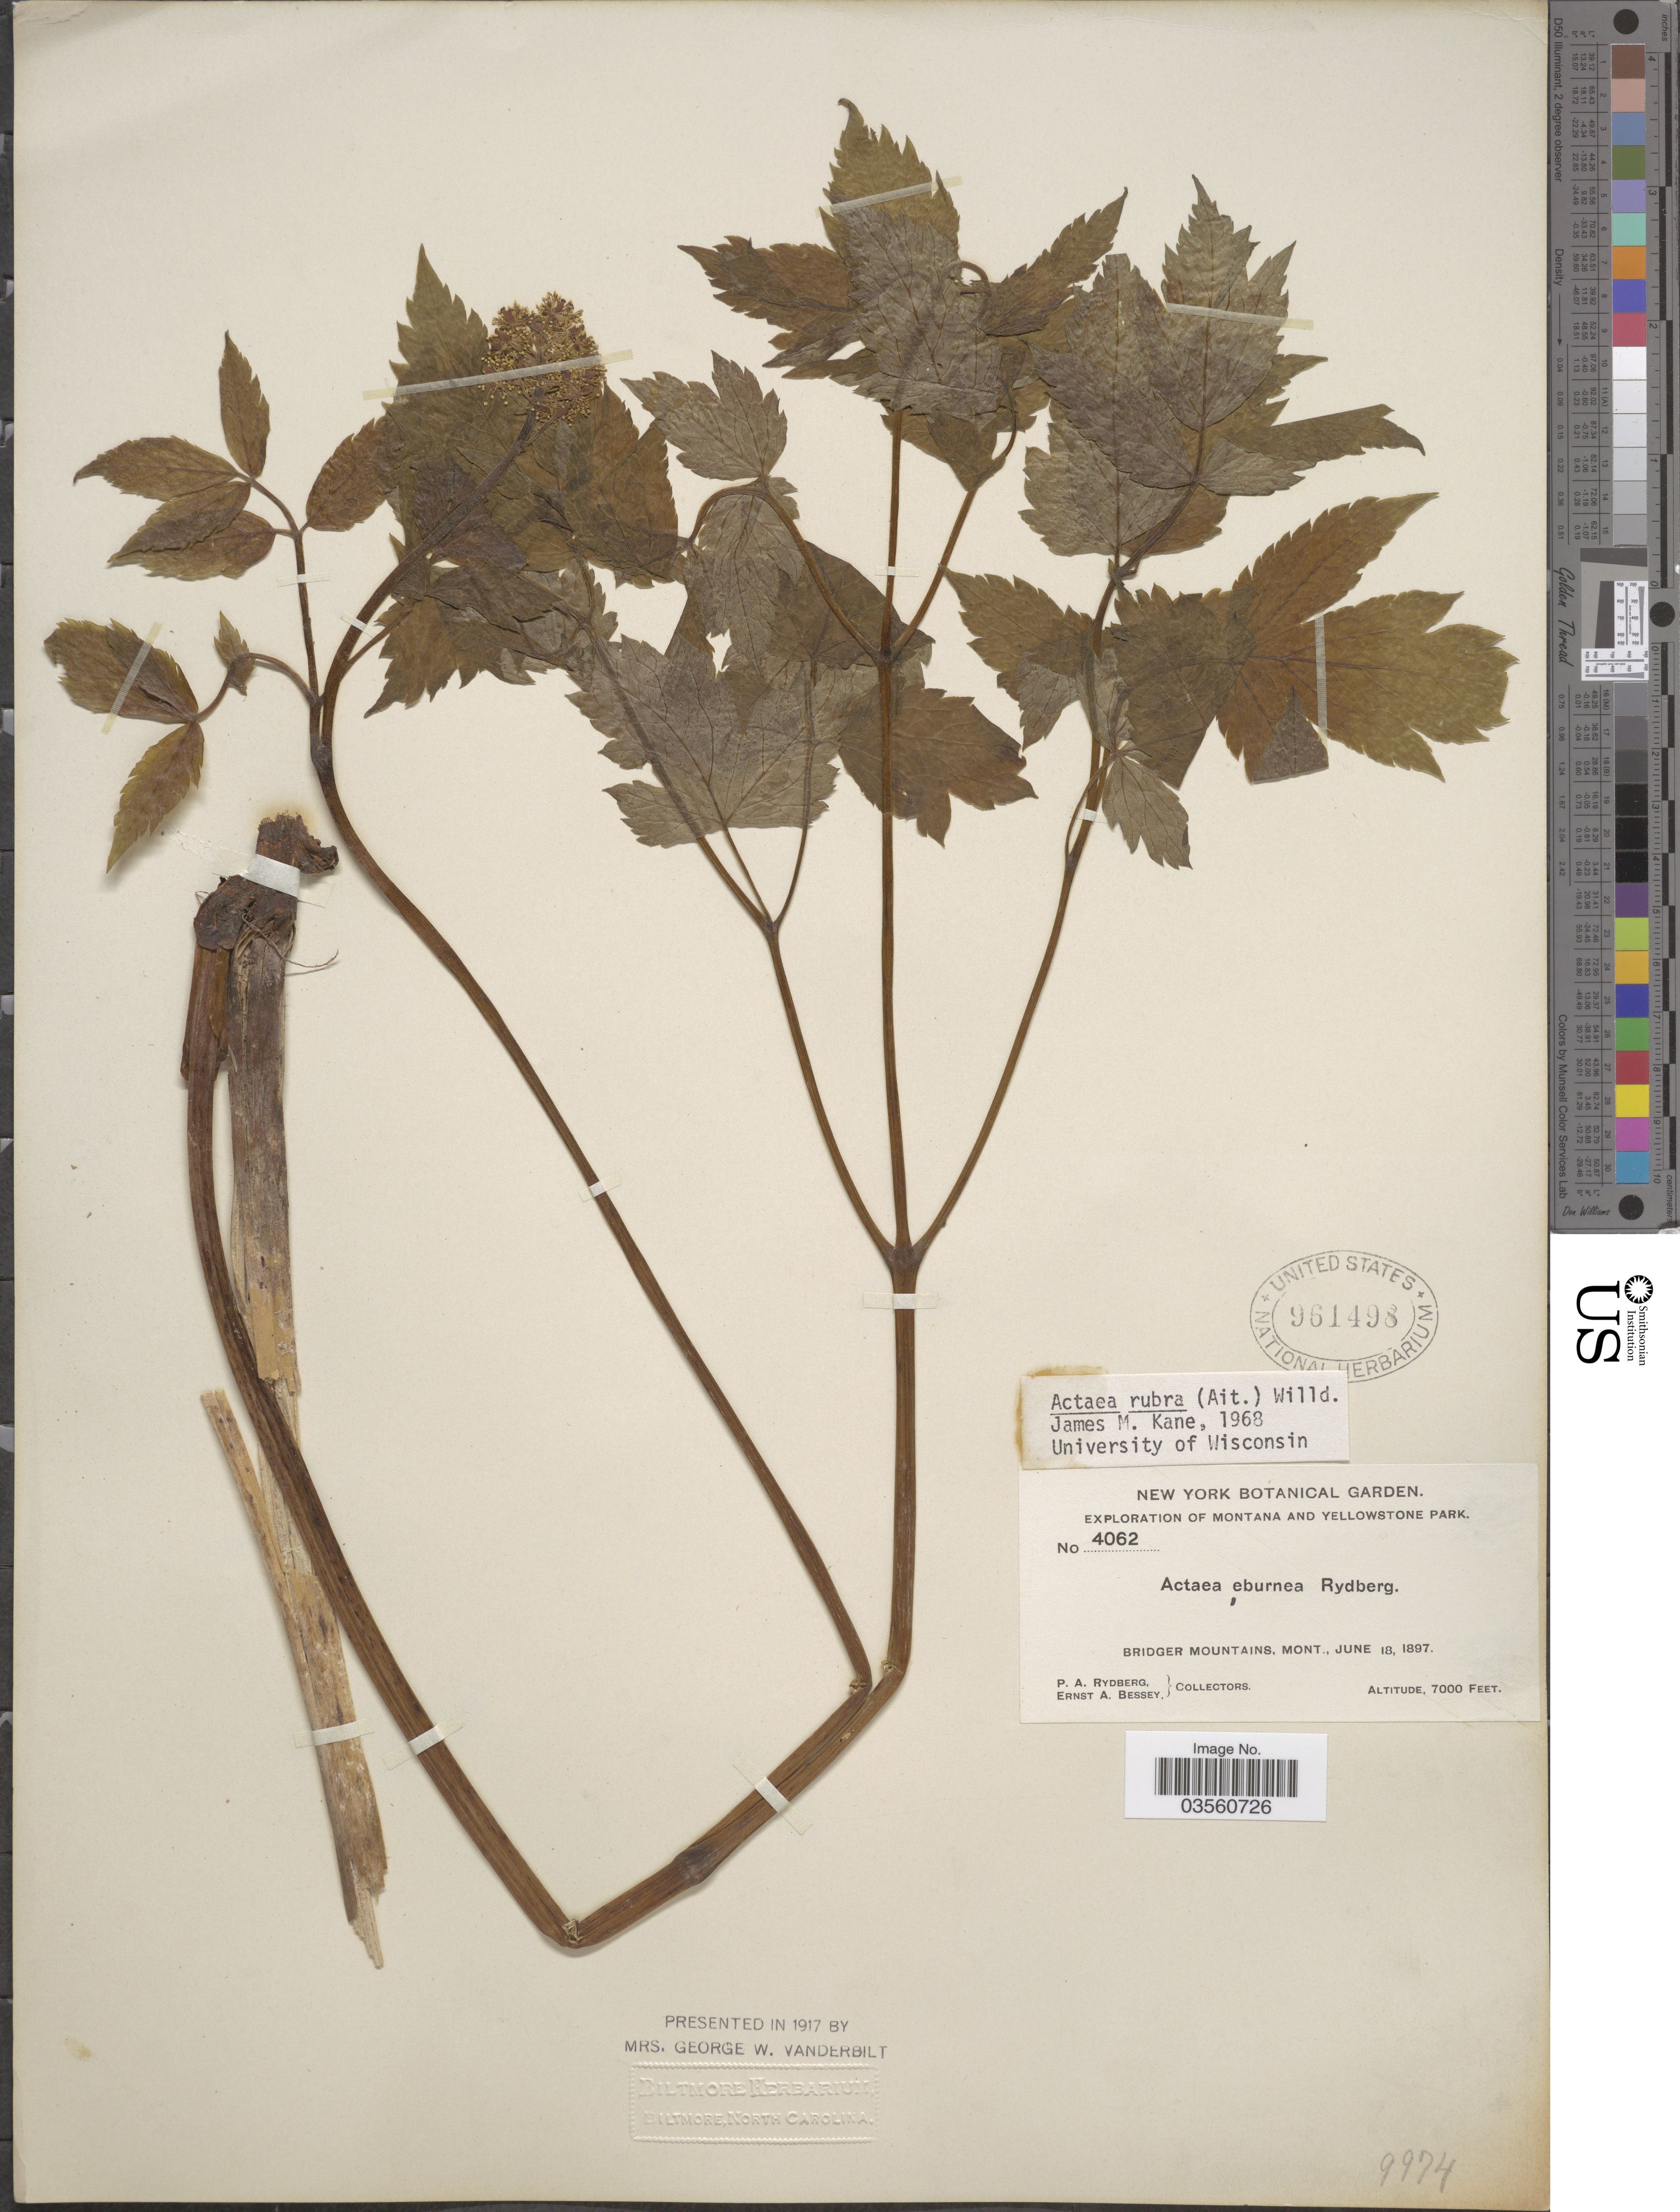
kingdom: Plantae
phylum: Tracheophyta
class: Magnoliopsida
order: Ranunculales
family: Ranunculaceae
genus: Actaea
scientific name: Actaea rubra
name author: (Aiton) Willd.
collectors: P. A. Rydberg & E. A. Bessey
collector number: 4062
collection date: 1897-06-18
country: United States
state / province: Montana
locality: Yellowstone Park. Bridger Mountains.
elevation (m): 2134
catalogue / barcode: US 961498